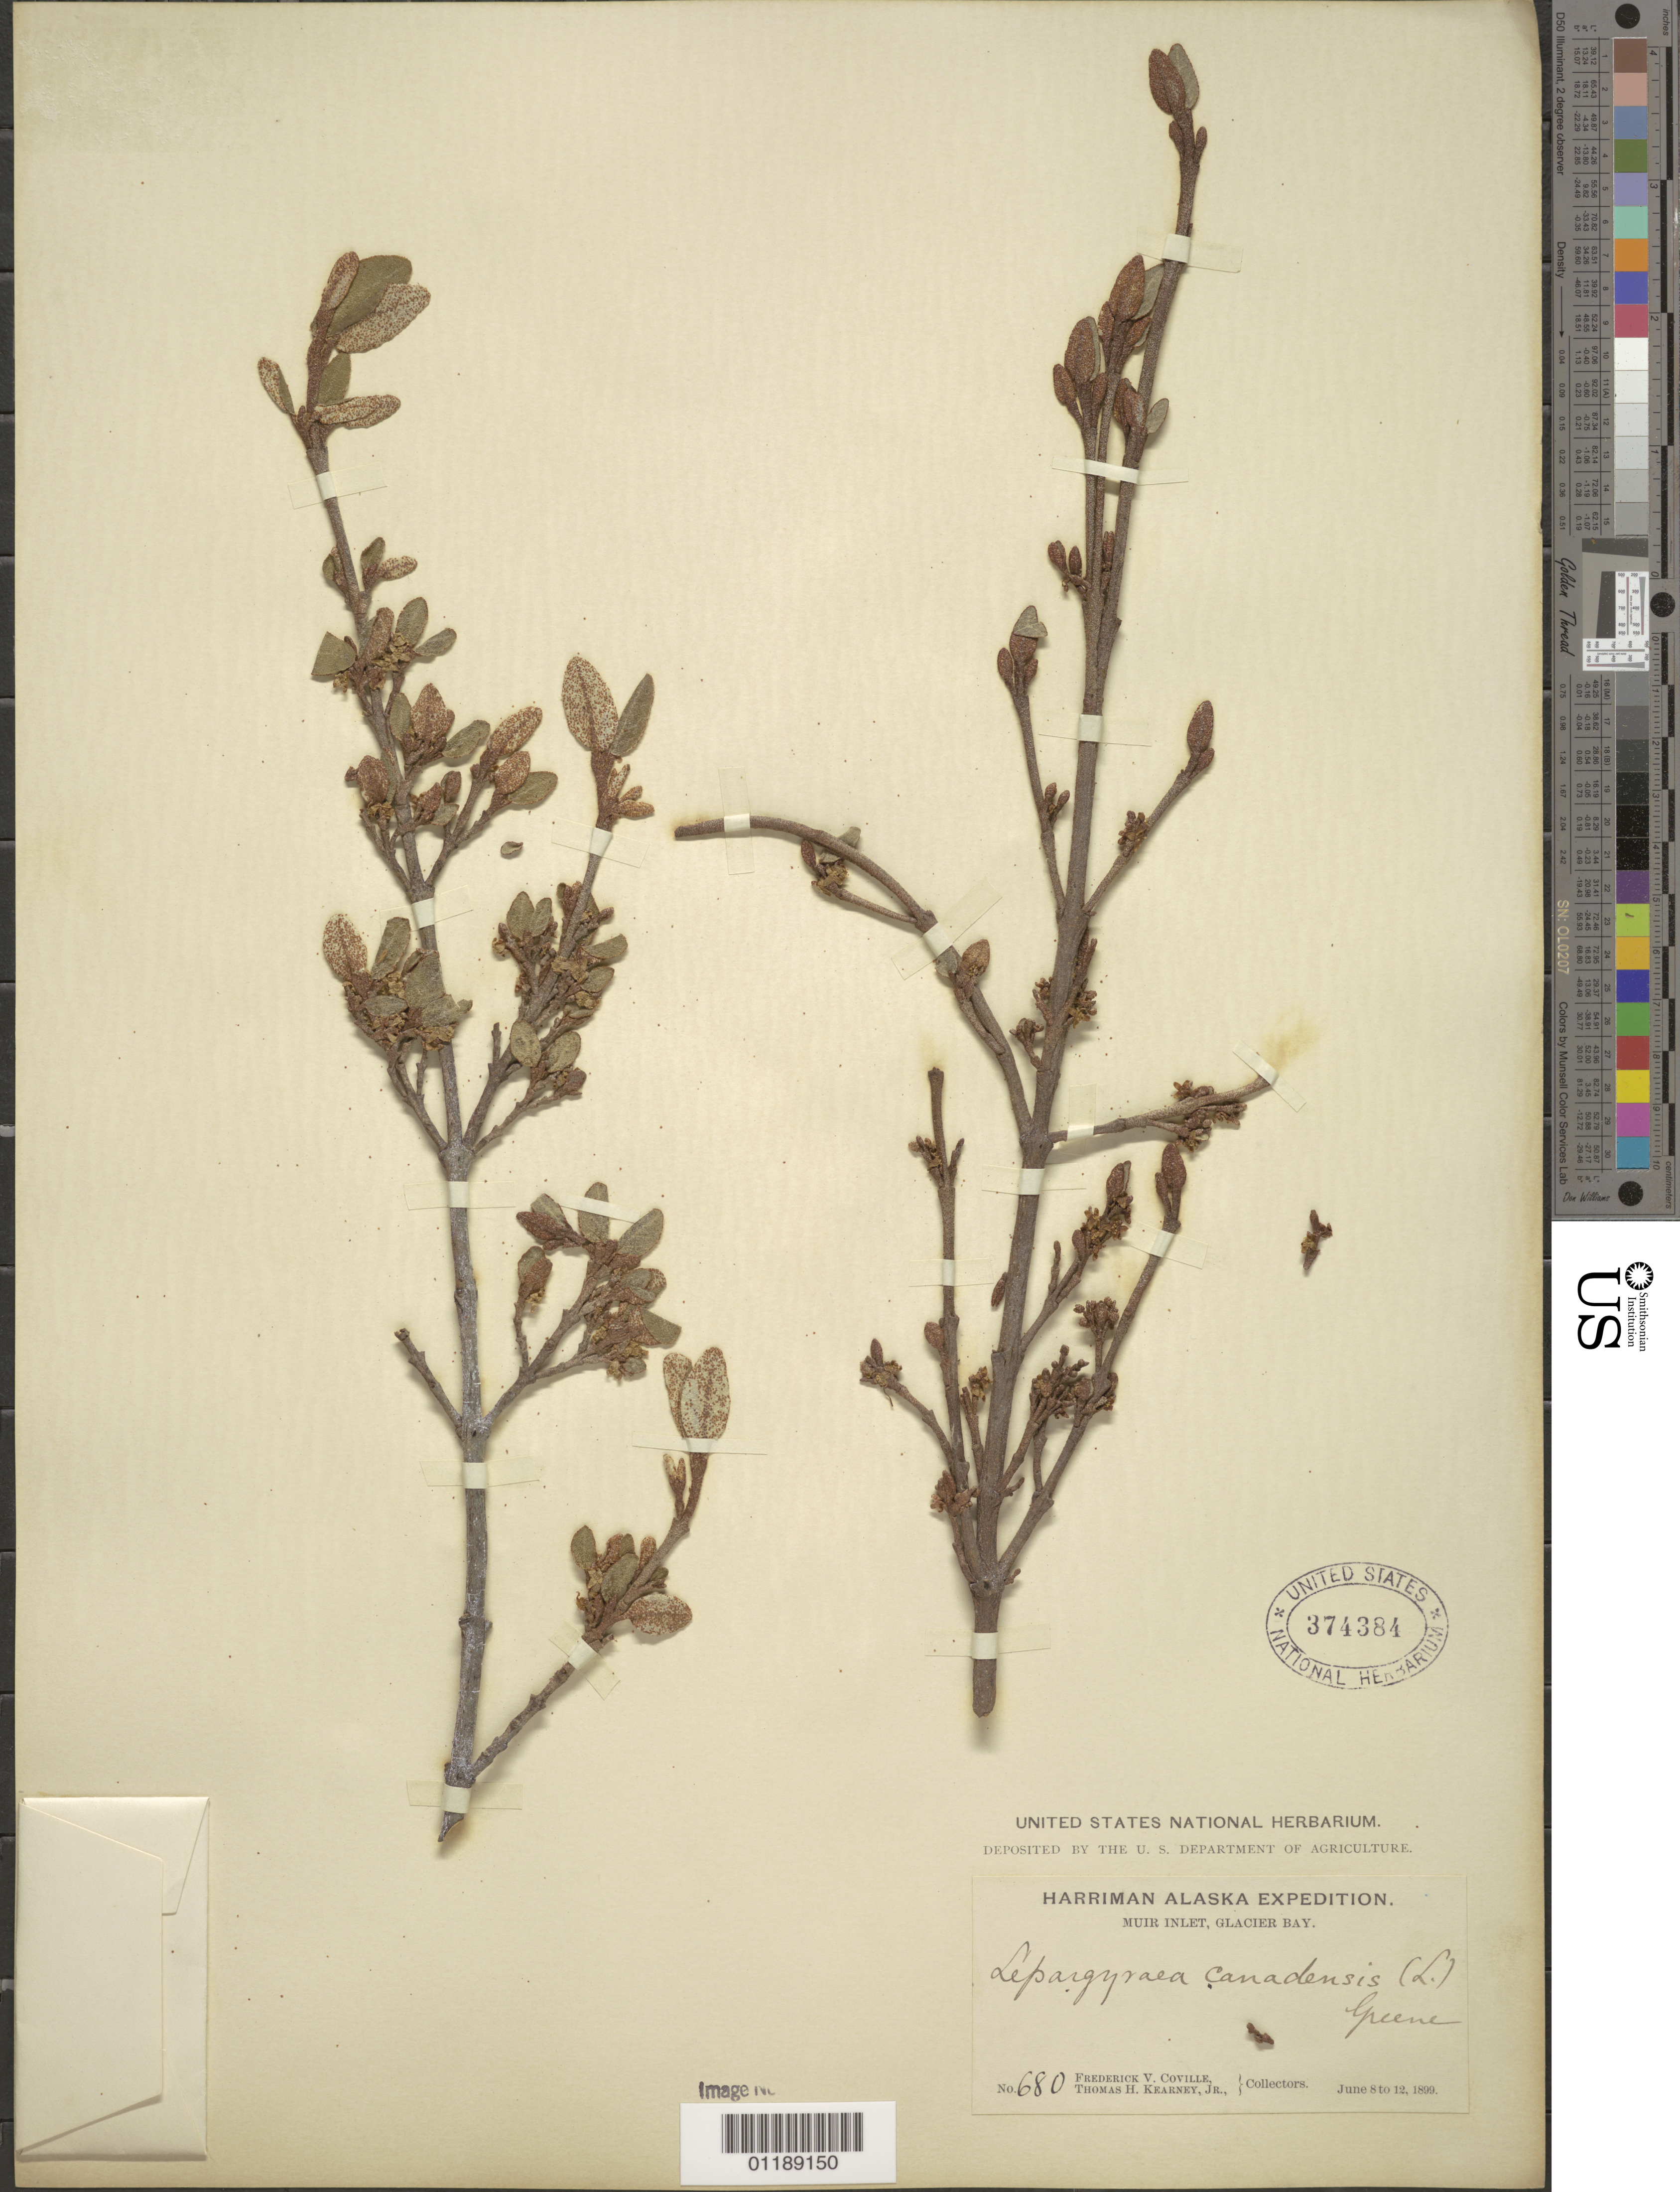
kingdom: Plantae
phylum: Tracheophyta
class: Magnoliopsida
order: Rosales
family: Elaeagnaceae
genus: Shepherdia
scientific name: Shepherdia canadensis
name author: (L.) Nutt.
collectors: F. V. Coville & T. H. Kearney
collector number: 680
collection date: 1899-06-08/1899-06-12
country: United States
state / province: Alaska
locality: Muir Inlet, Glacier Bay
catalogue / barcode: US 374384